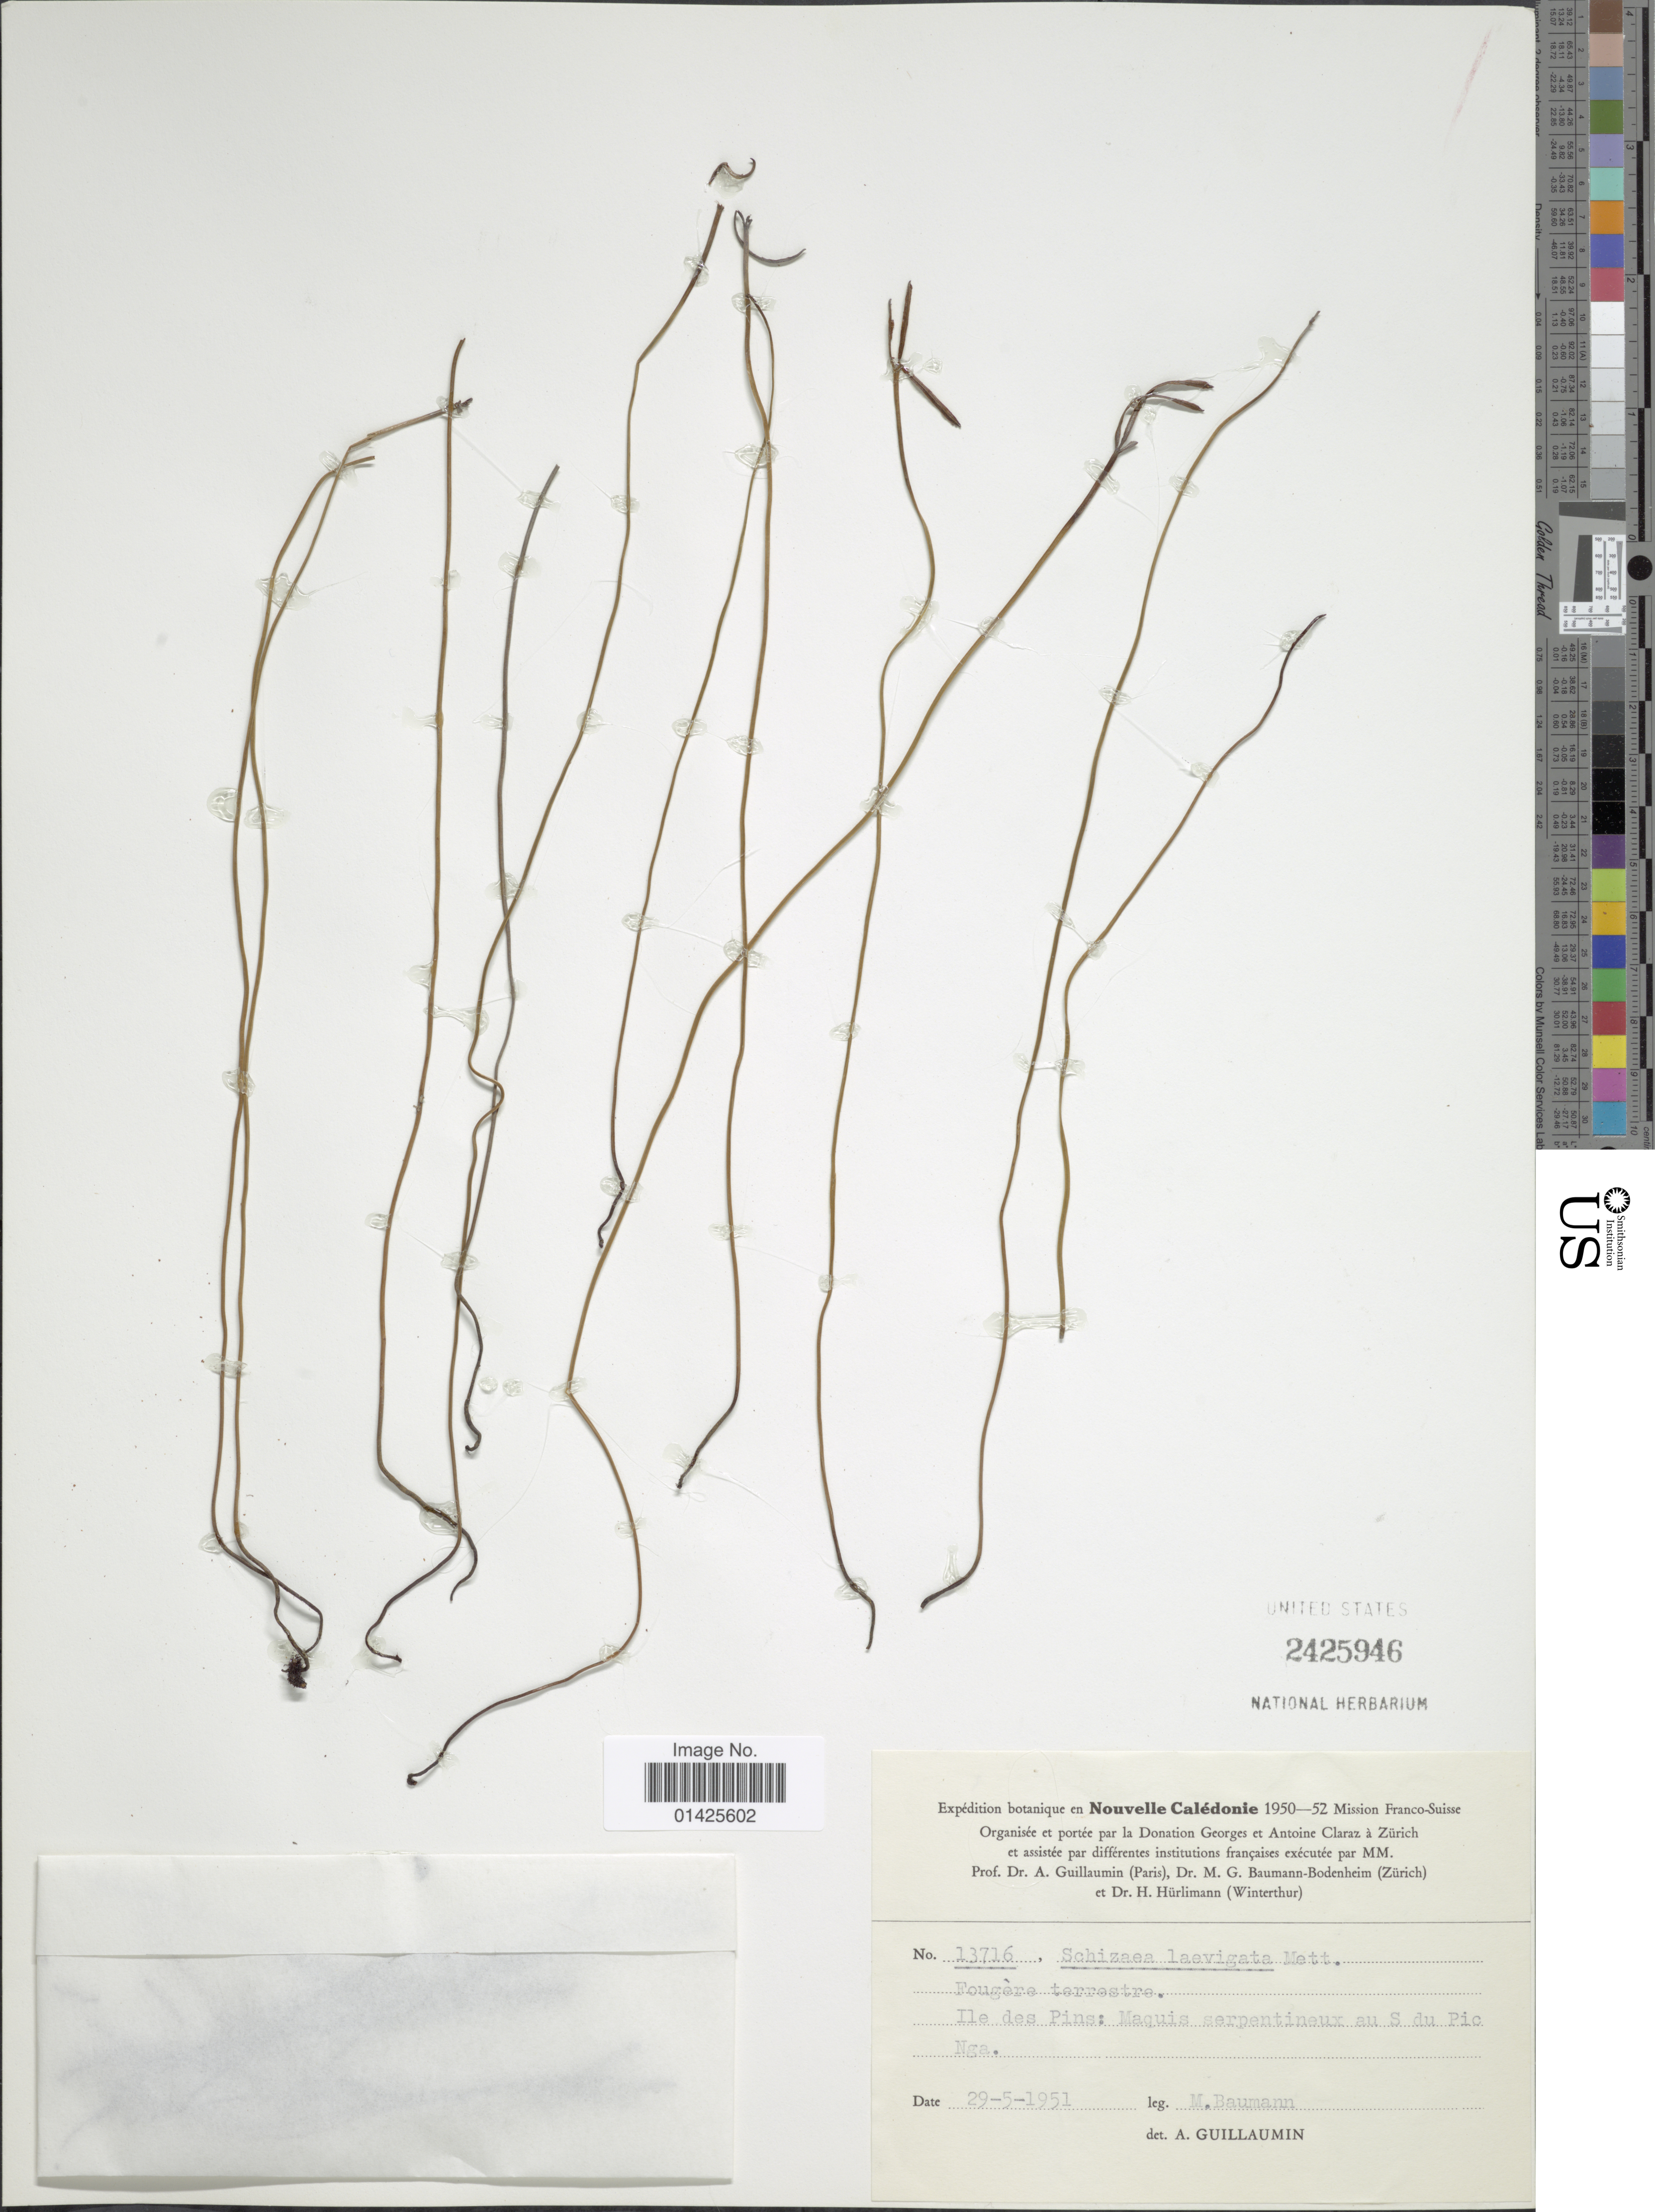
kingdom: Plantae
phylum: Tracheophyta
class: Polypodiopsida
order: Schizaeales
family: Schizaeaceae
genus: Actinostachys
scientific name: Actinostachys laevigata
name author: (Mett.) C.F. Reed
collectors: M. Baumann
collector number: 13716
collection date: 1951-05-29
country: New Caledonia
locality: Ile des pins, Maquis serpentineaux au S Pic Nga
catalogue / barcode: US 2425946